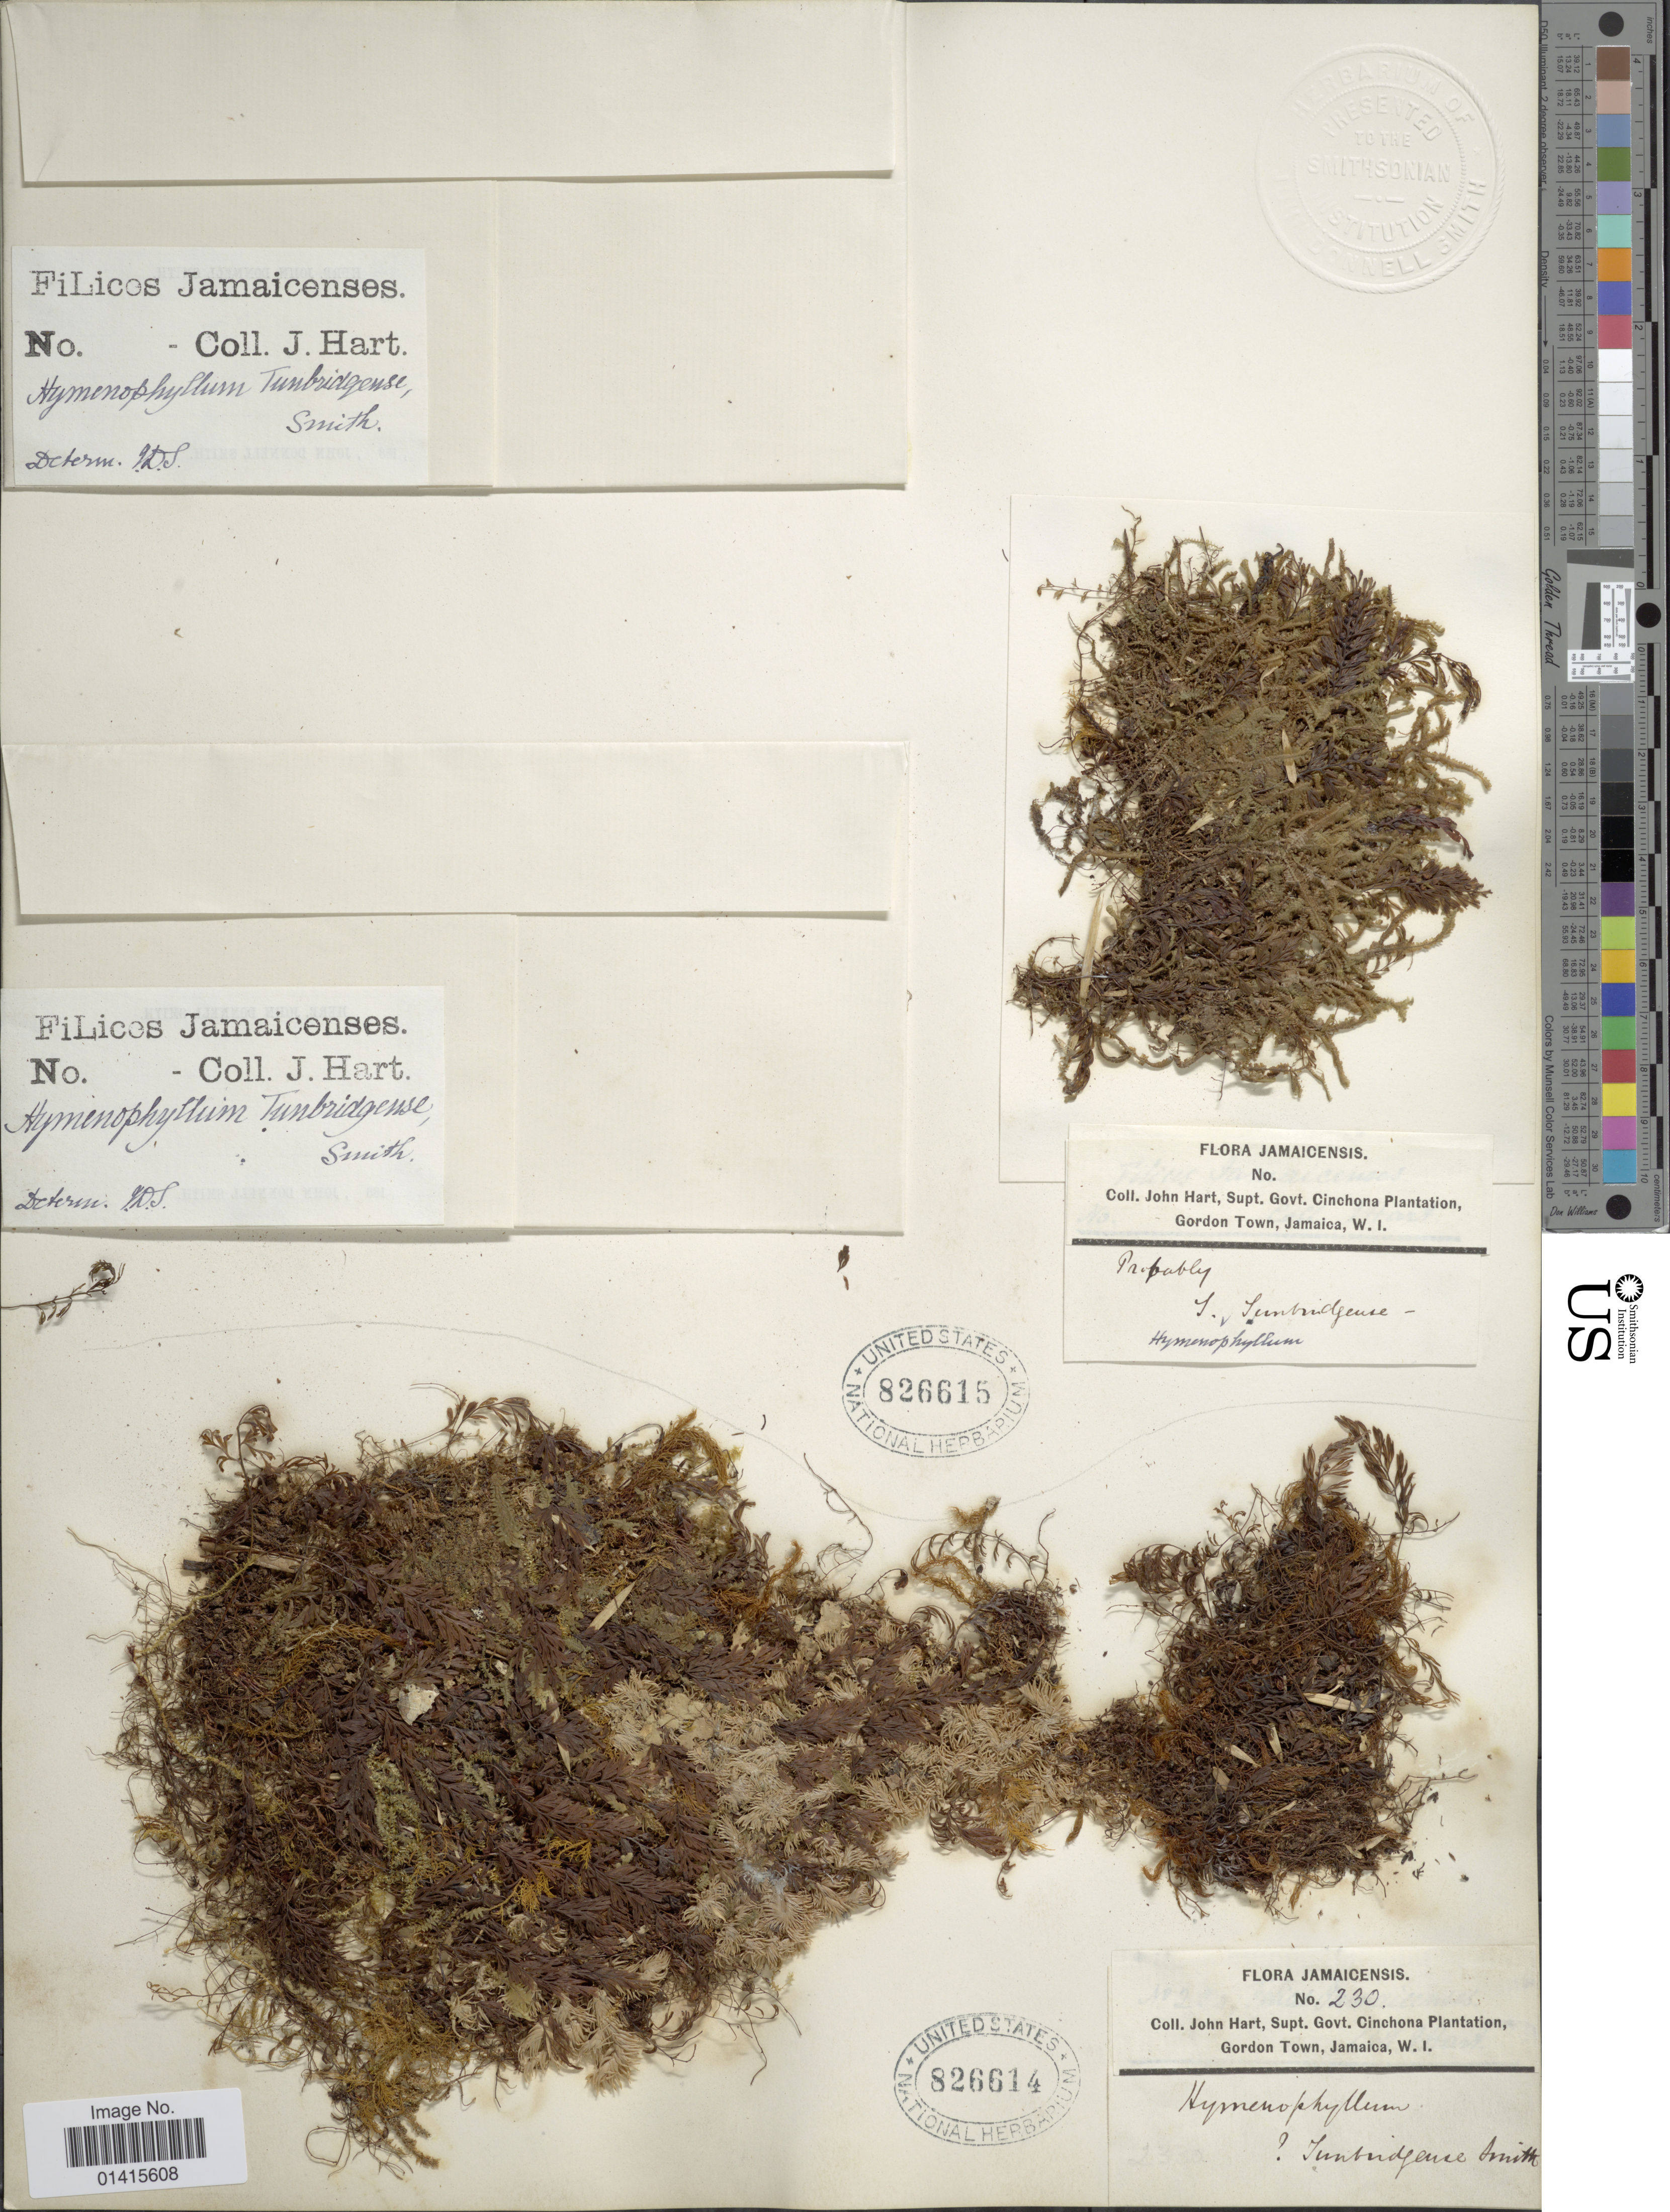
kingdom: Plantae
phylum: Tracheophyta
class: Polypodiopsida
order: Hymenophyllales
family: Hymenophyllaceae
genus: Hymenophyllum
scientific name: Hymenophyllum tunbrigense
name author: (L.) Small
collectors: J. H. Hart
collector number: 230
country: Jamaica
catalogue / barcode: US 826614